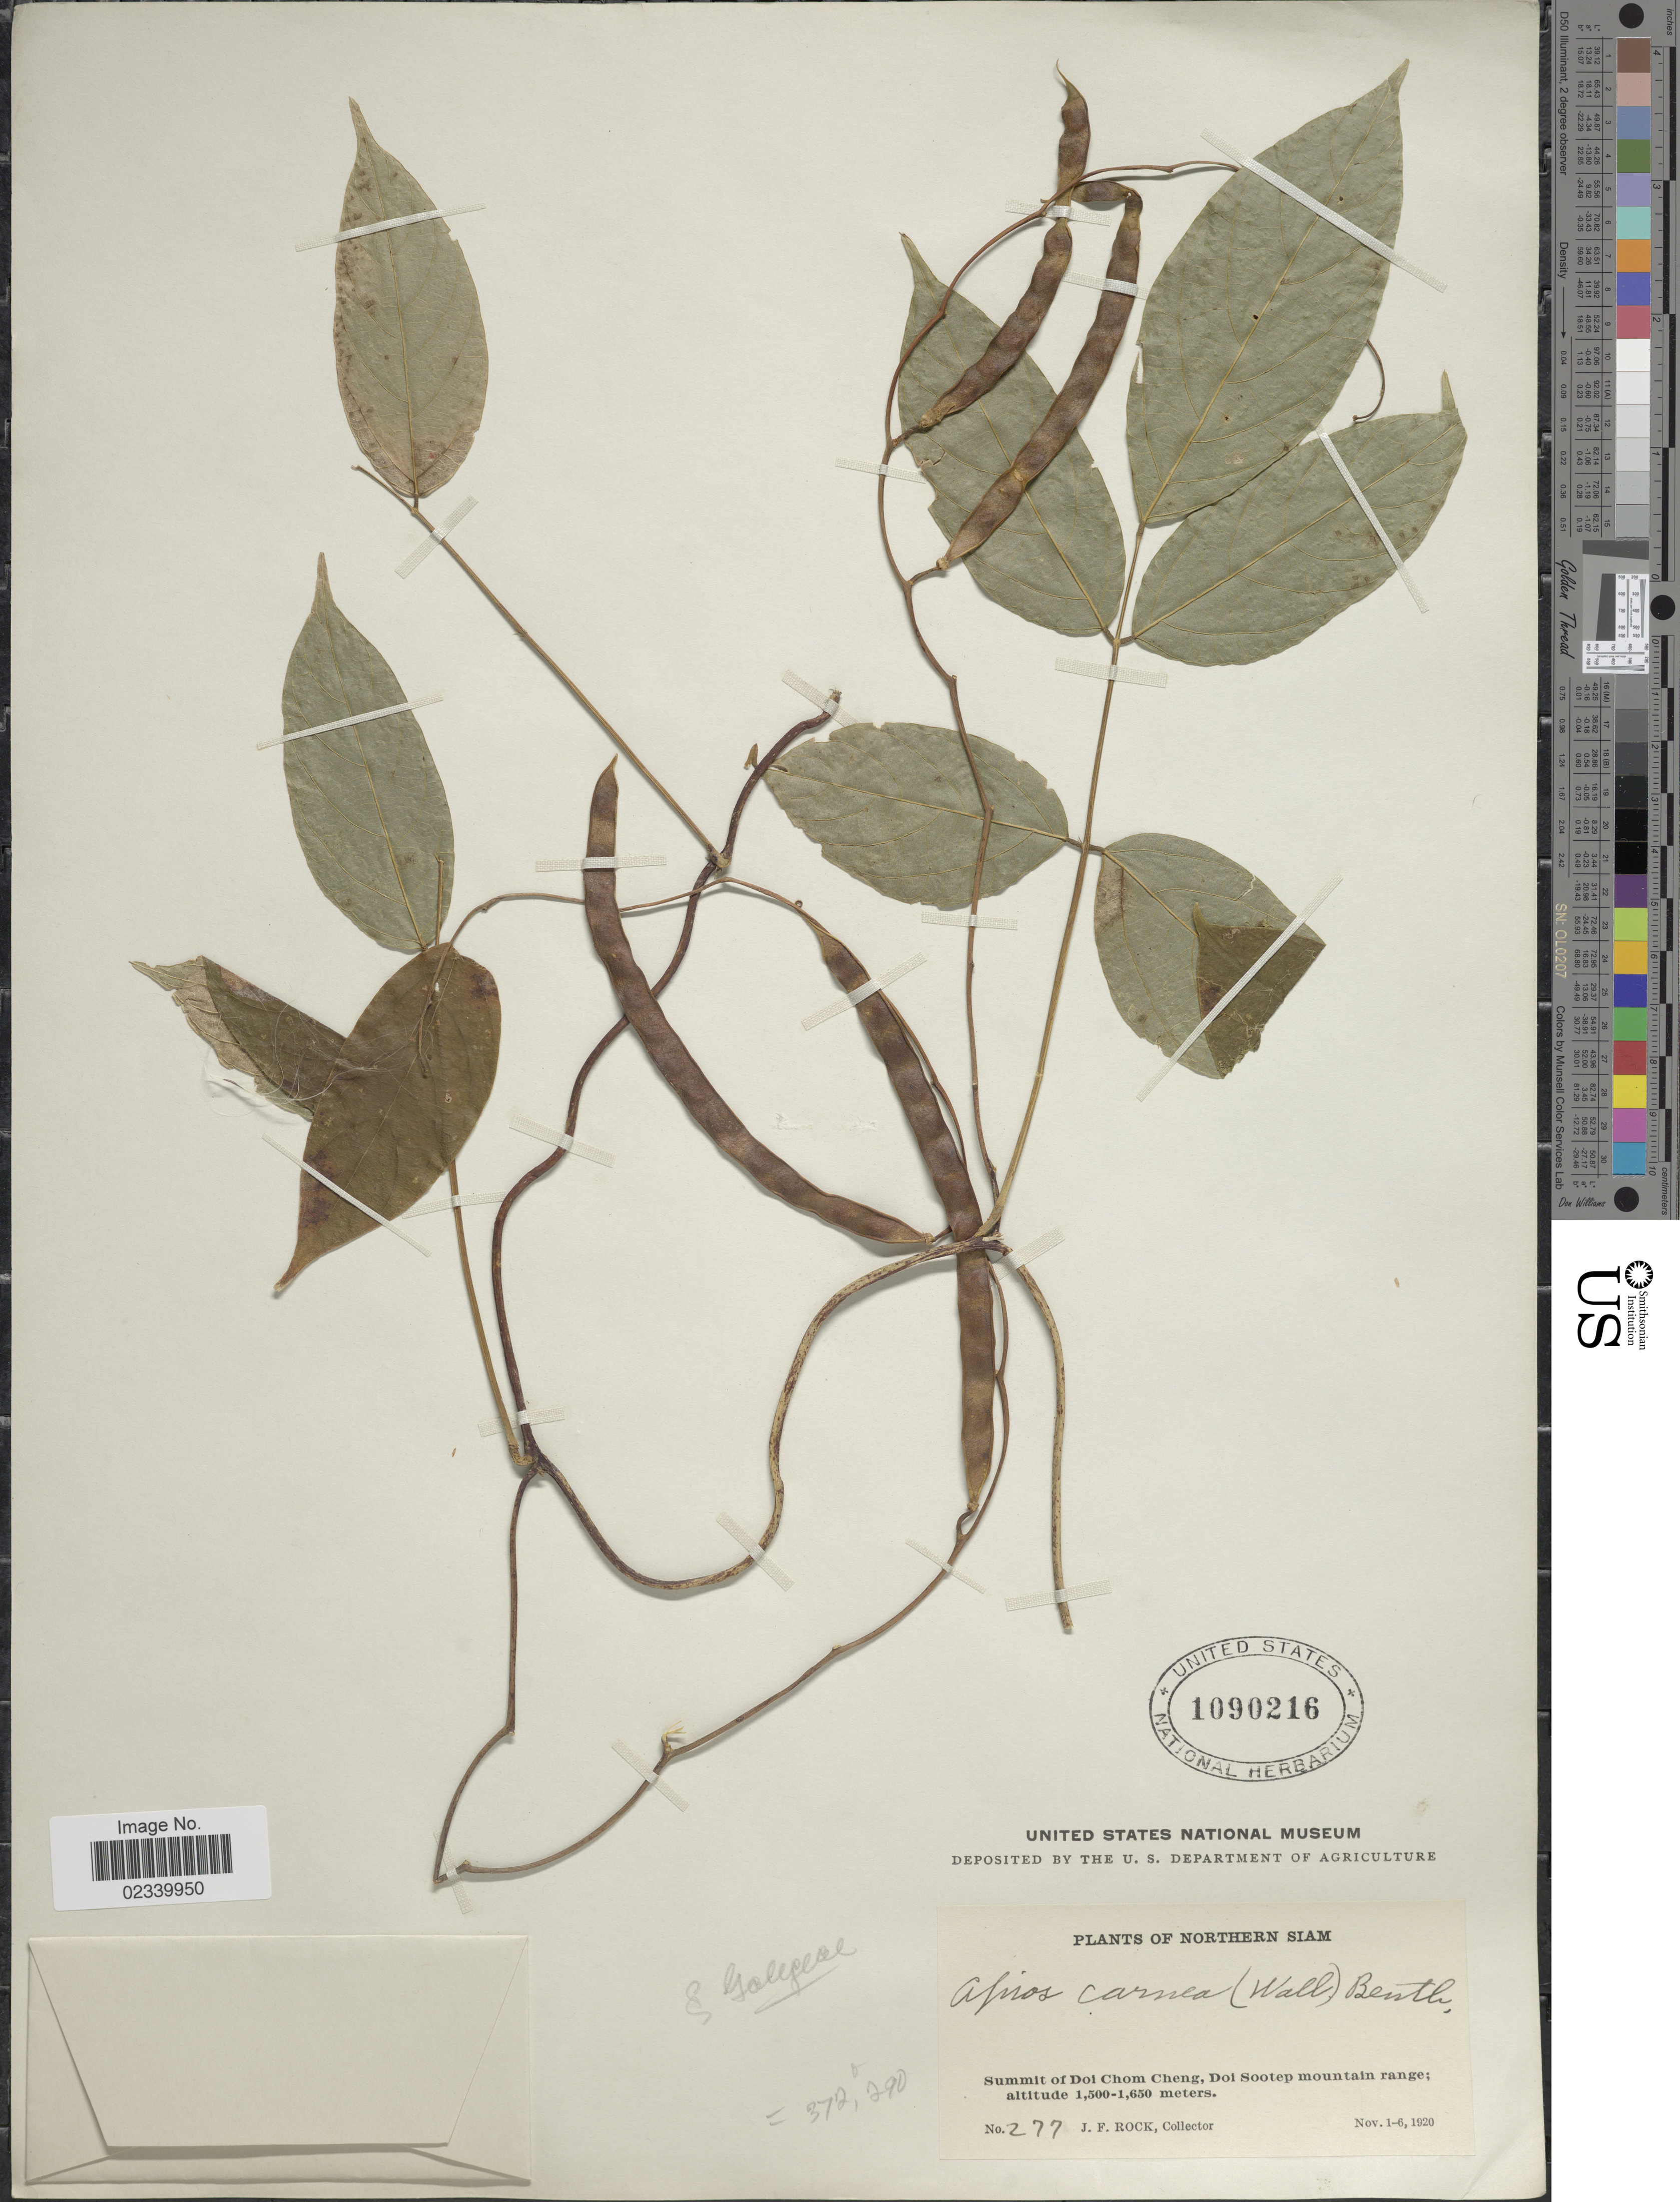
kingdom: Plantae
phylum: Tracheophyta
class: Magnoliopsida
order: Fabales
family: Fabaceae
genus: Apios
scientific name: Apios carnea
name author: (Wall.) Benth. ex Baker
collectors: J. Rock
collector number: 277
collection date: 1920-11-01/1920-11-06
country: Thailand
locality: Northern Siam, Summit of Doi Chom Cheng, Doi Sootep mountain range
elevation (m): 1500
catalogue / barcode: US 1090216